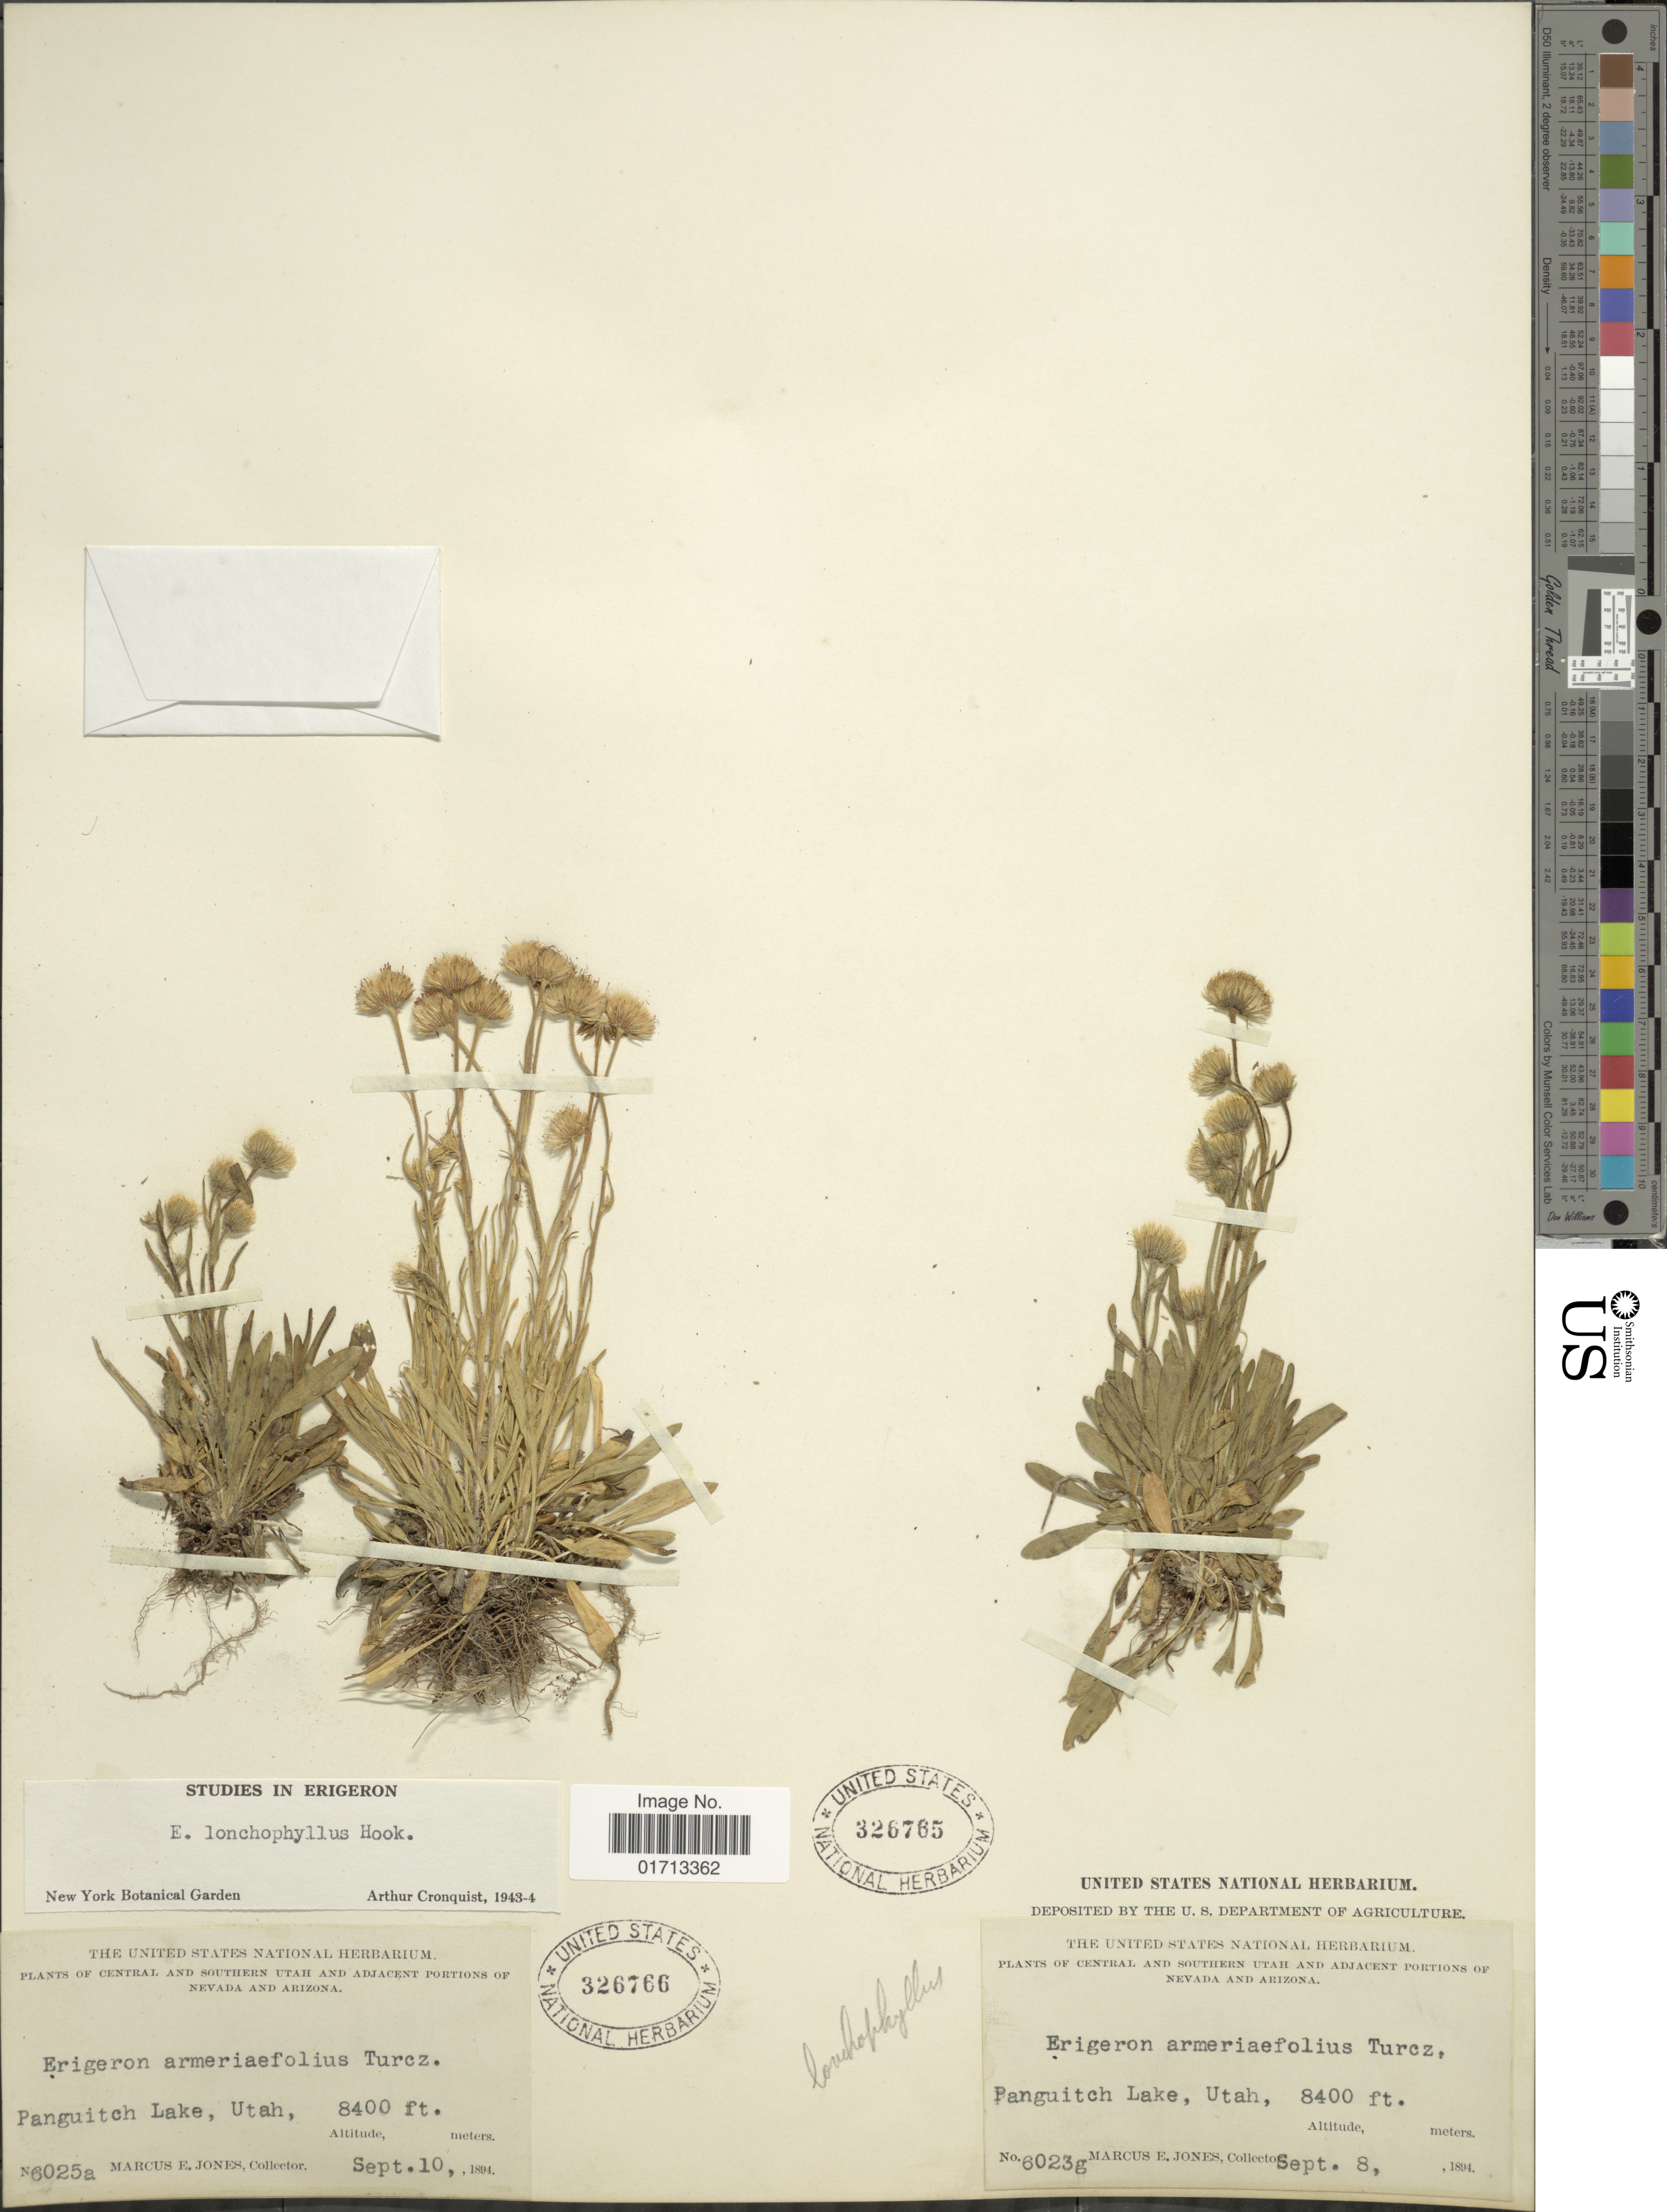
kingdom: Plantae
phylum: Tracheophyta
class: Magnoliopsida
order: Asterales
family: Asteraceae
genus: Erigeron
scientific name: Erigeron lonchophyllus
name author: Hook.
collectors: M. E. Jones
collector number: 6025a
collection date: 1894-09-10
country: United States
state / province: Utah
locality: Central and southern Utah, Panguitch Lake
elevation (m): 2560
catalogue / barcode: US 326766-2